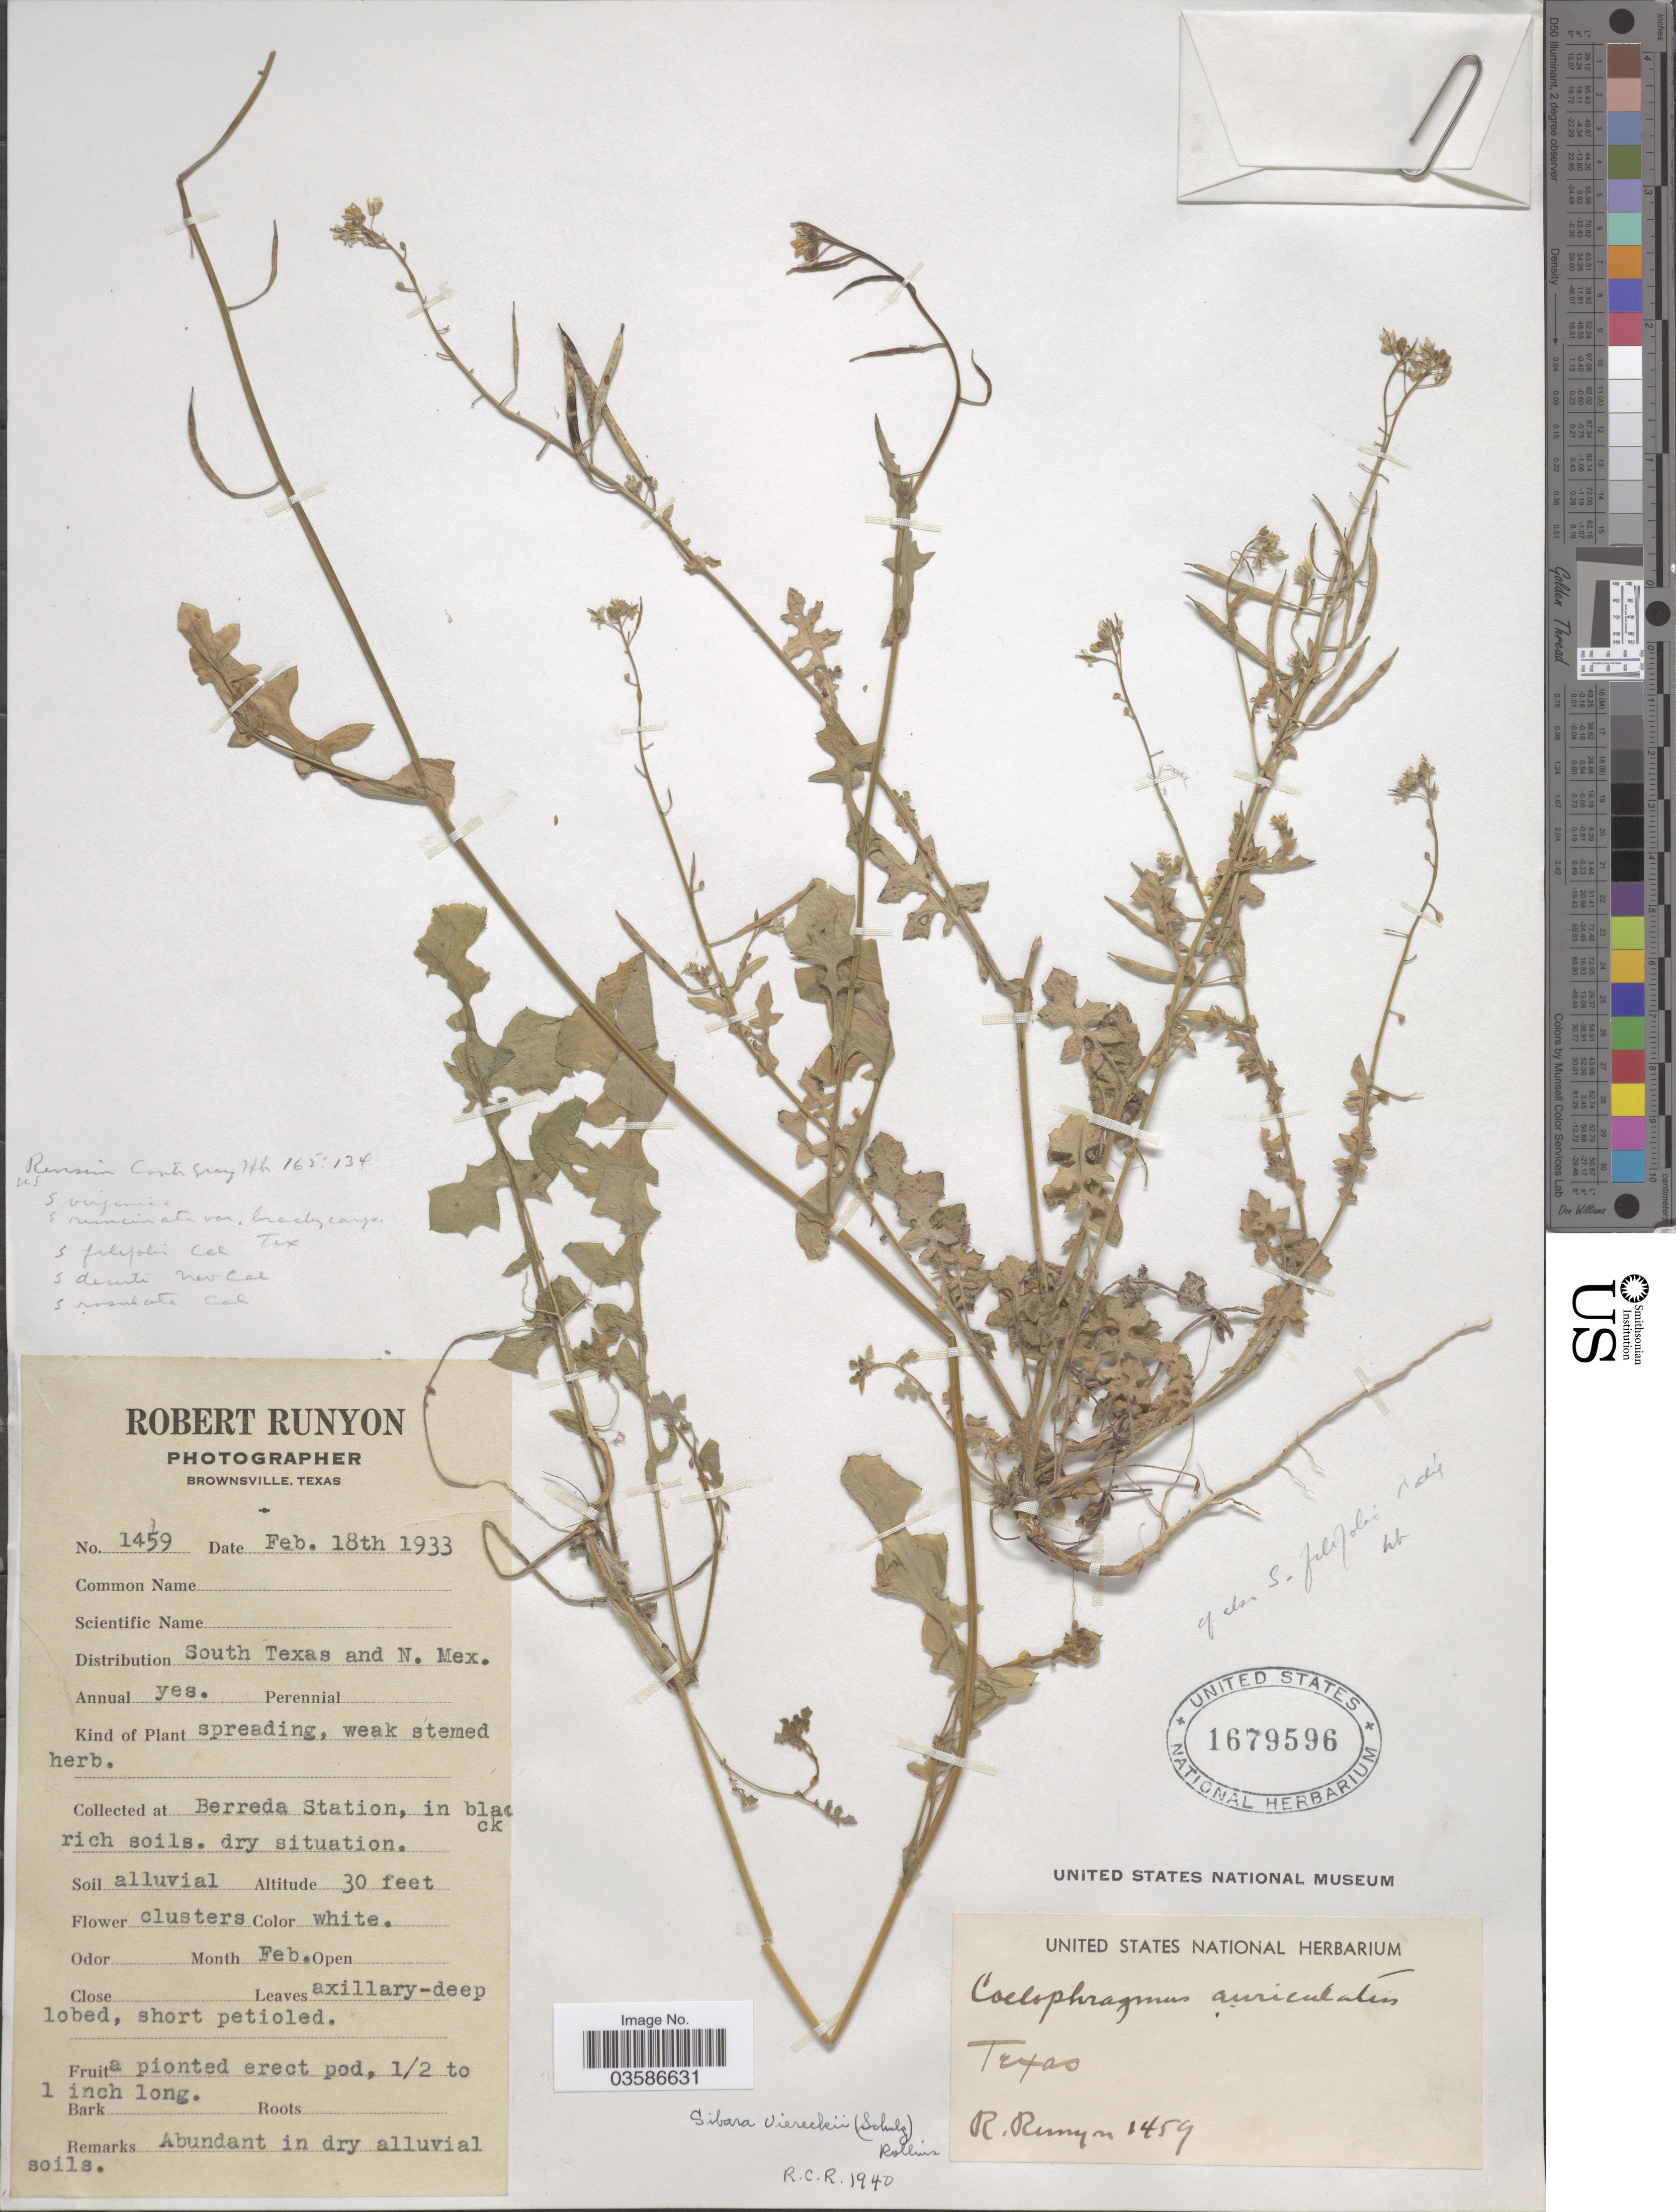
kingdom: Plantae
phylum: Tracheophyta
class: Magnoliopsida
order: Brassicales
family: Brassicaceae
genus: Dryopetalon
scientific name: Dryopetalon viereckii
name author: (O.E. Schulz) Al-Shehbaz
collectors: R. Runyon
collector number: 1459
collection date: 1933-02-18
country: United States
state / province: Texas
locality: South Texas. Berreda Station.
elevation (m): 9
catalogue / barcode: US 1679596